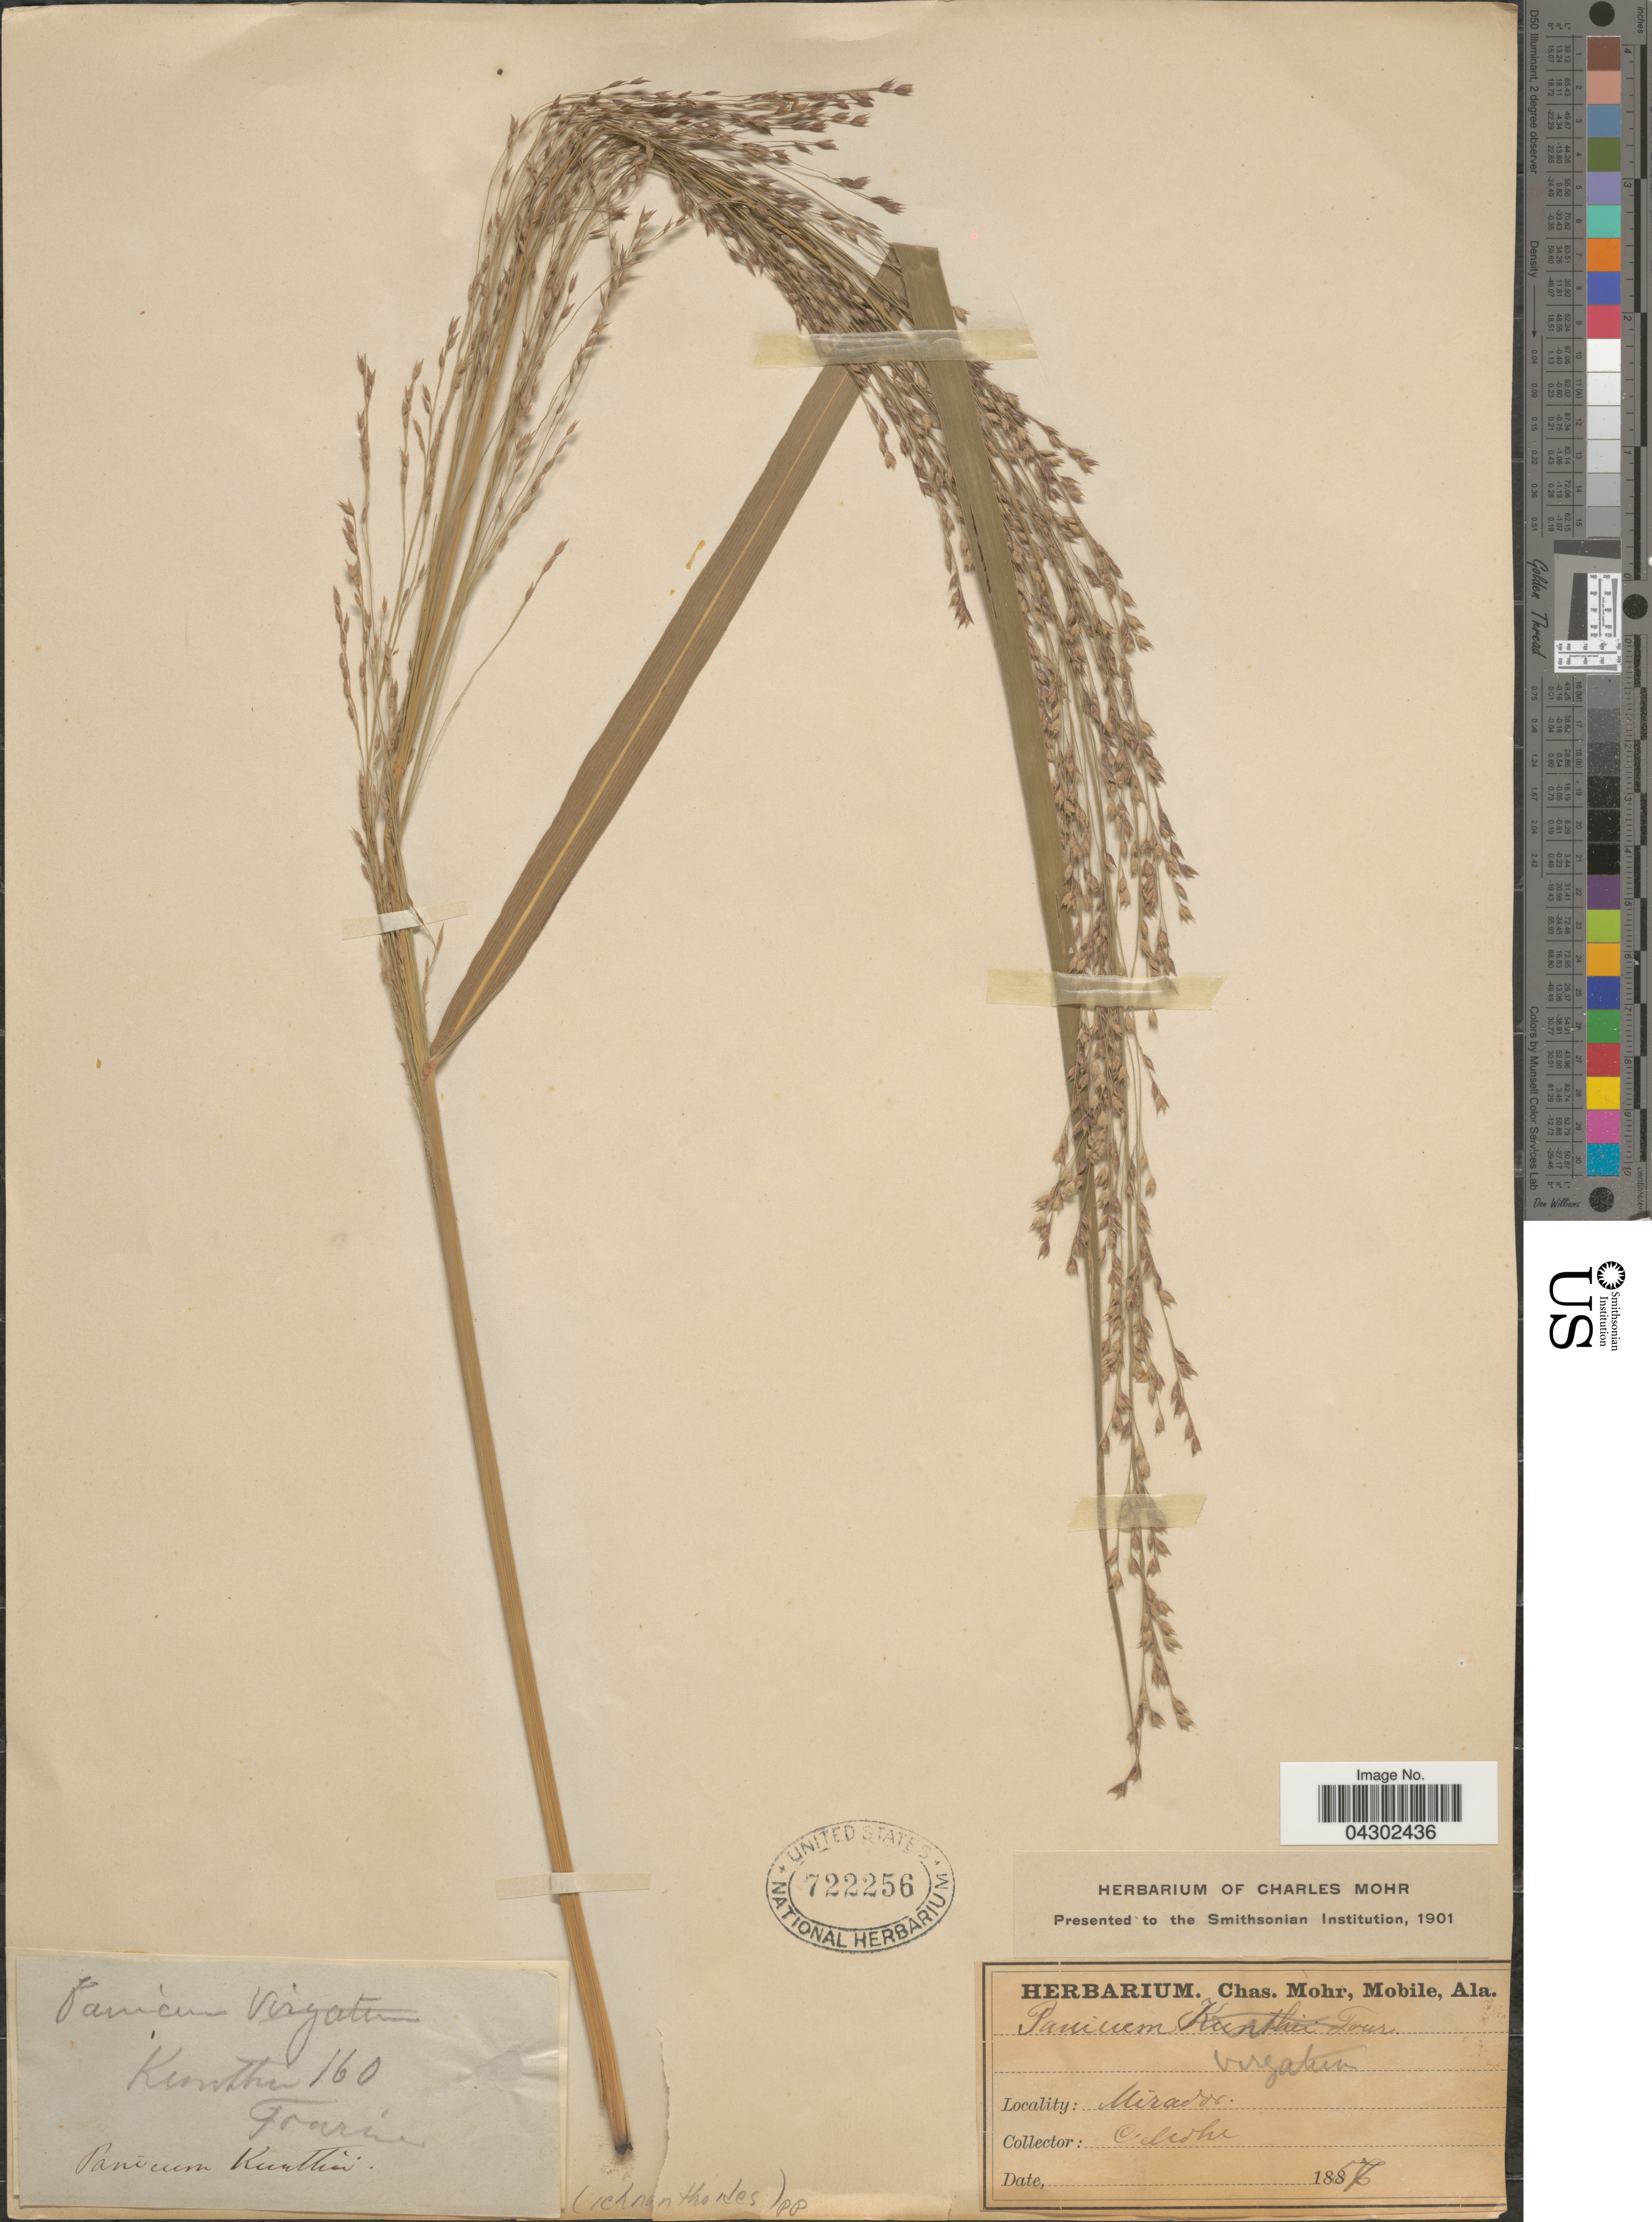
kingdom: Plantae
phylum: Tracheophyta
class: Liliopsida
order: Poales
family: Poaceae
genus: Panicum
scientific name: Panicum virgatum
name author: L.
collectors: Mohr, C. T. (herbarium)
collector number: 160?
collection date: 1857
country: United States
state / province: Alabama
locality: Mirador.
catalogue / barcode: US 722256